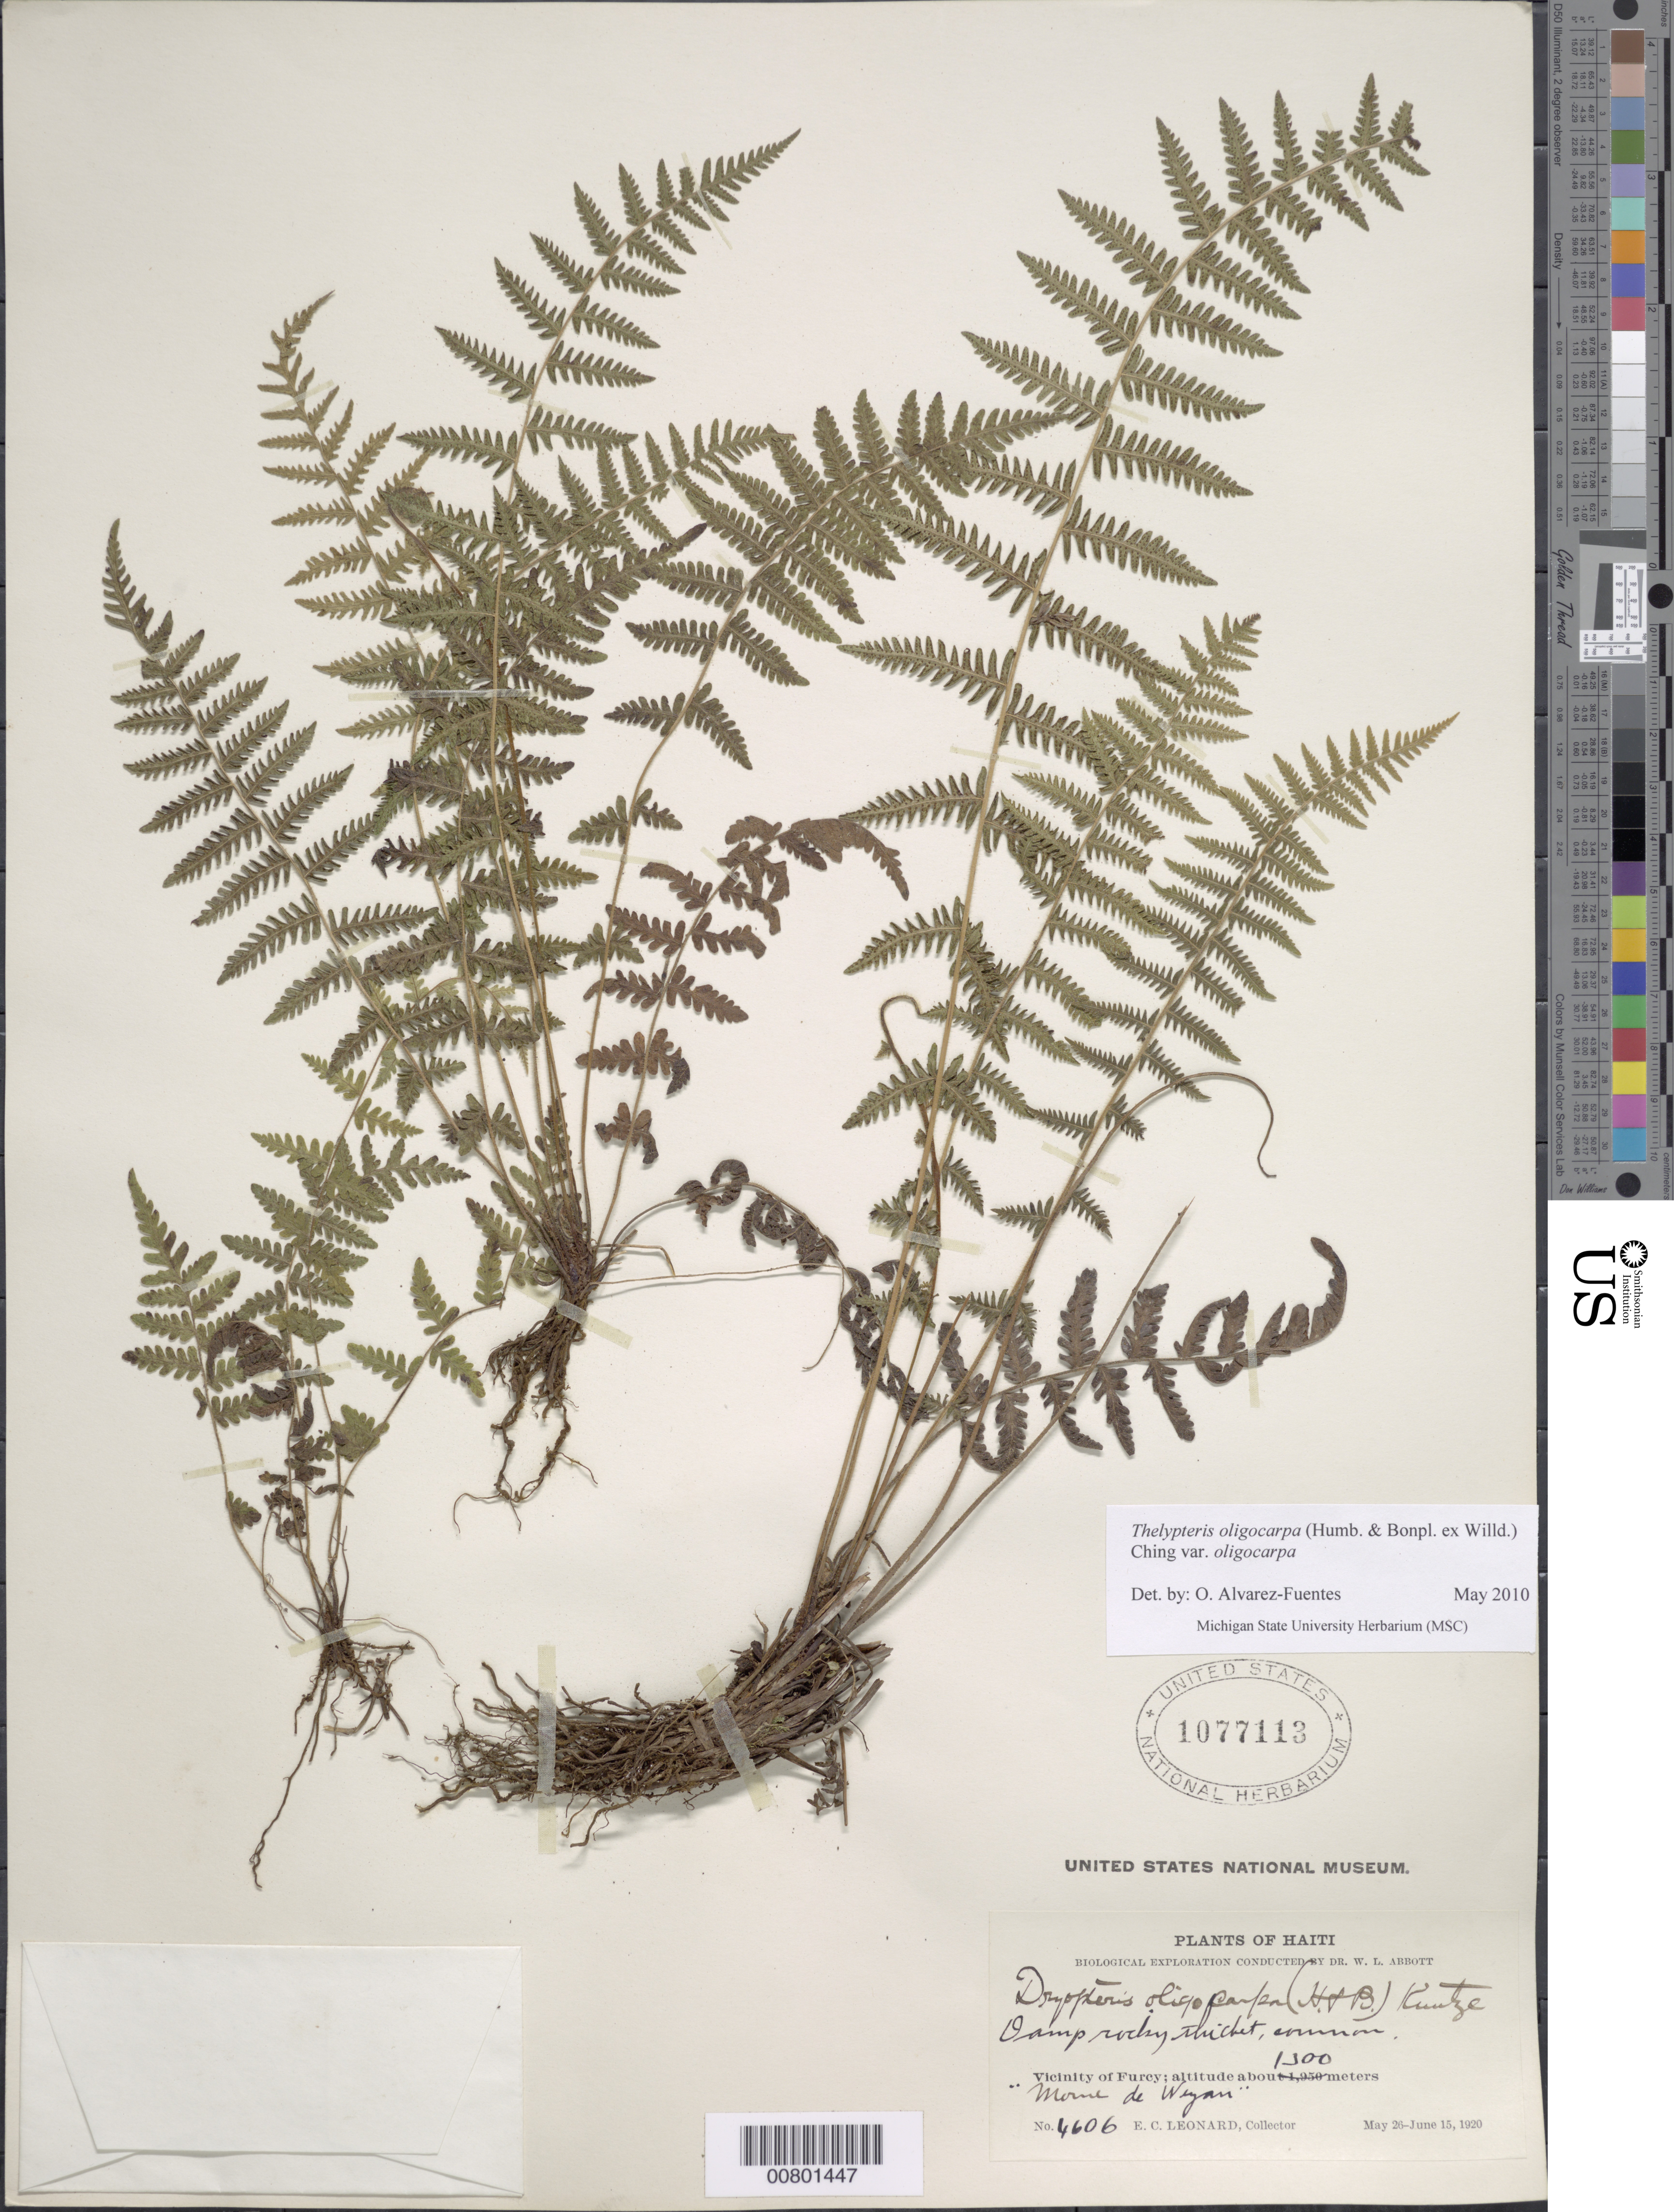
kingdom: Plantae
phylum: Tracheophyta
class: Polypodiopsida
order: Polypodiales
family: Thelypteridaceae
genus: Amauropelta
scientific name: Amauropelta oligocarpa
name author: (Humb. & Bonpl. ex Willd.) Pic. Serm.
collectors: E. C. Leonard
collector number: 4606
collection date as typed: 26 May 1920 to 15 Jun 1920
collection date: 1920-05-26/1920-06-15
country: Haiti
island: Hispaniola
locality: Furcy vicinity, Morne de Weyan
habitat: Damp rocky thicket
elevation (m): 1300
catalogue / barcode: US 1077113